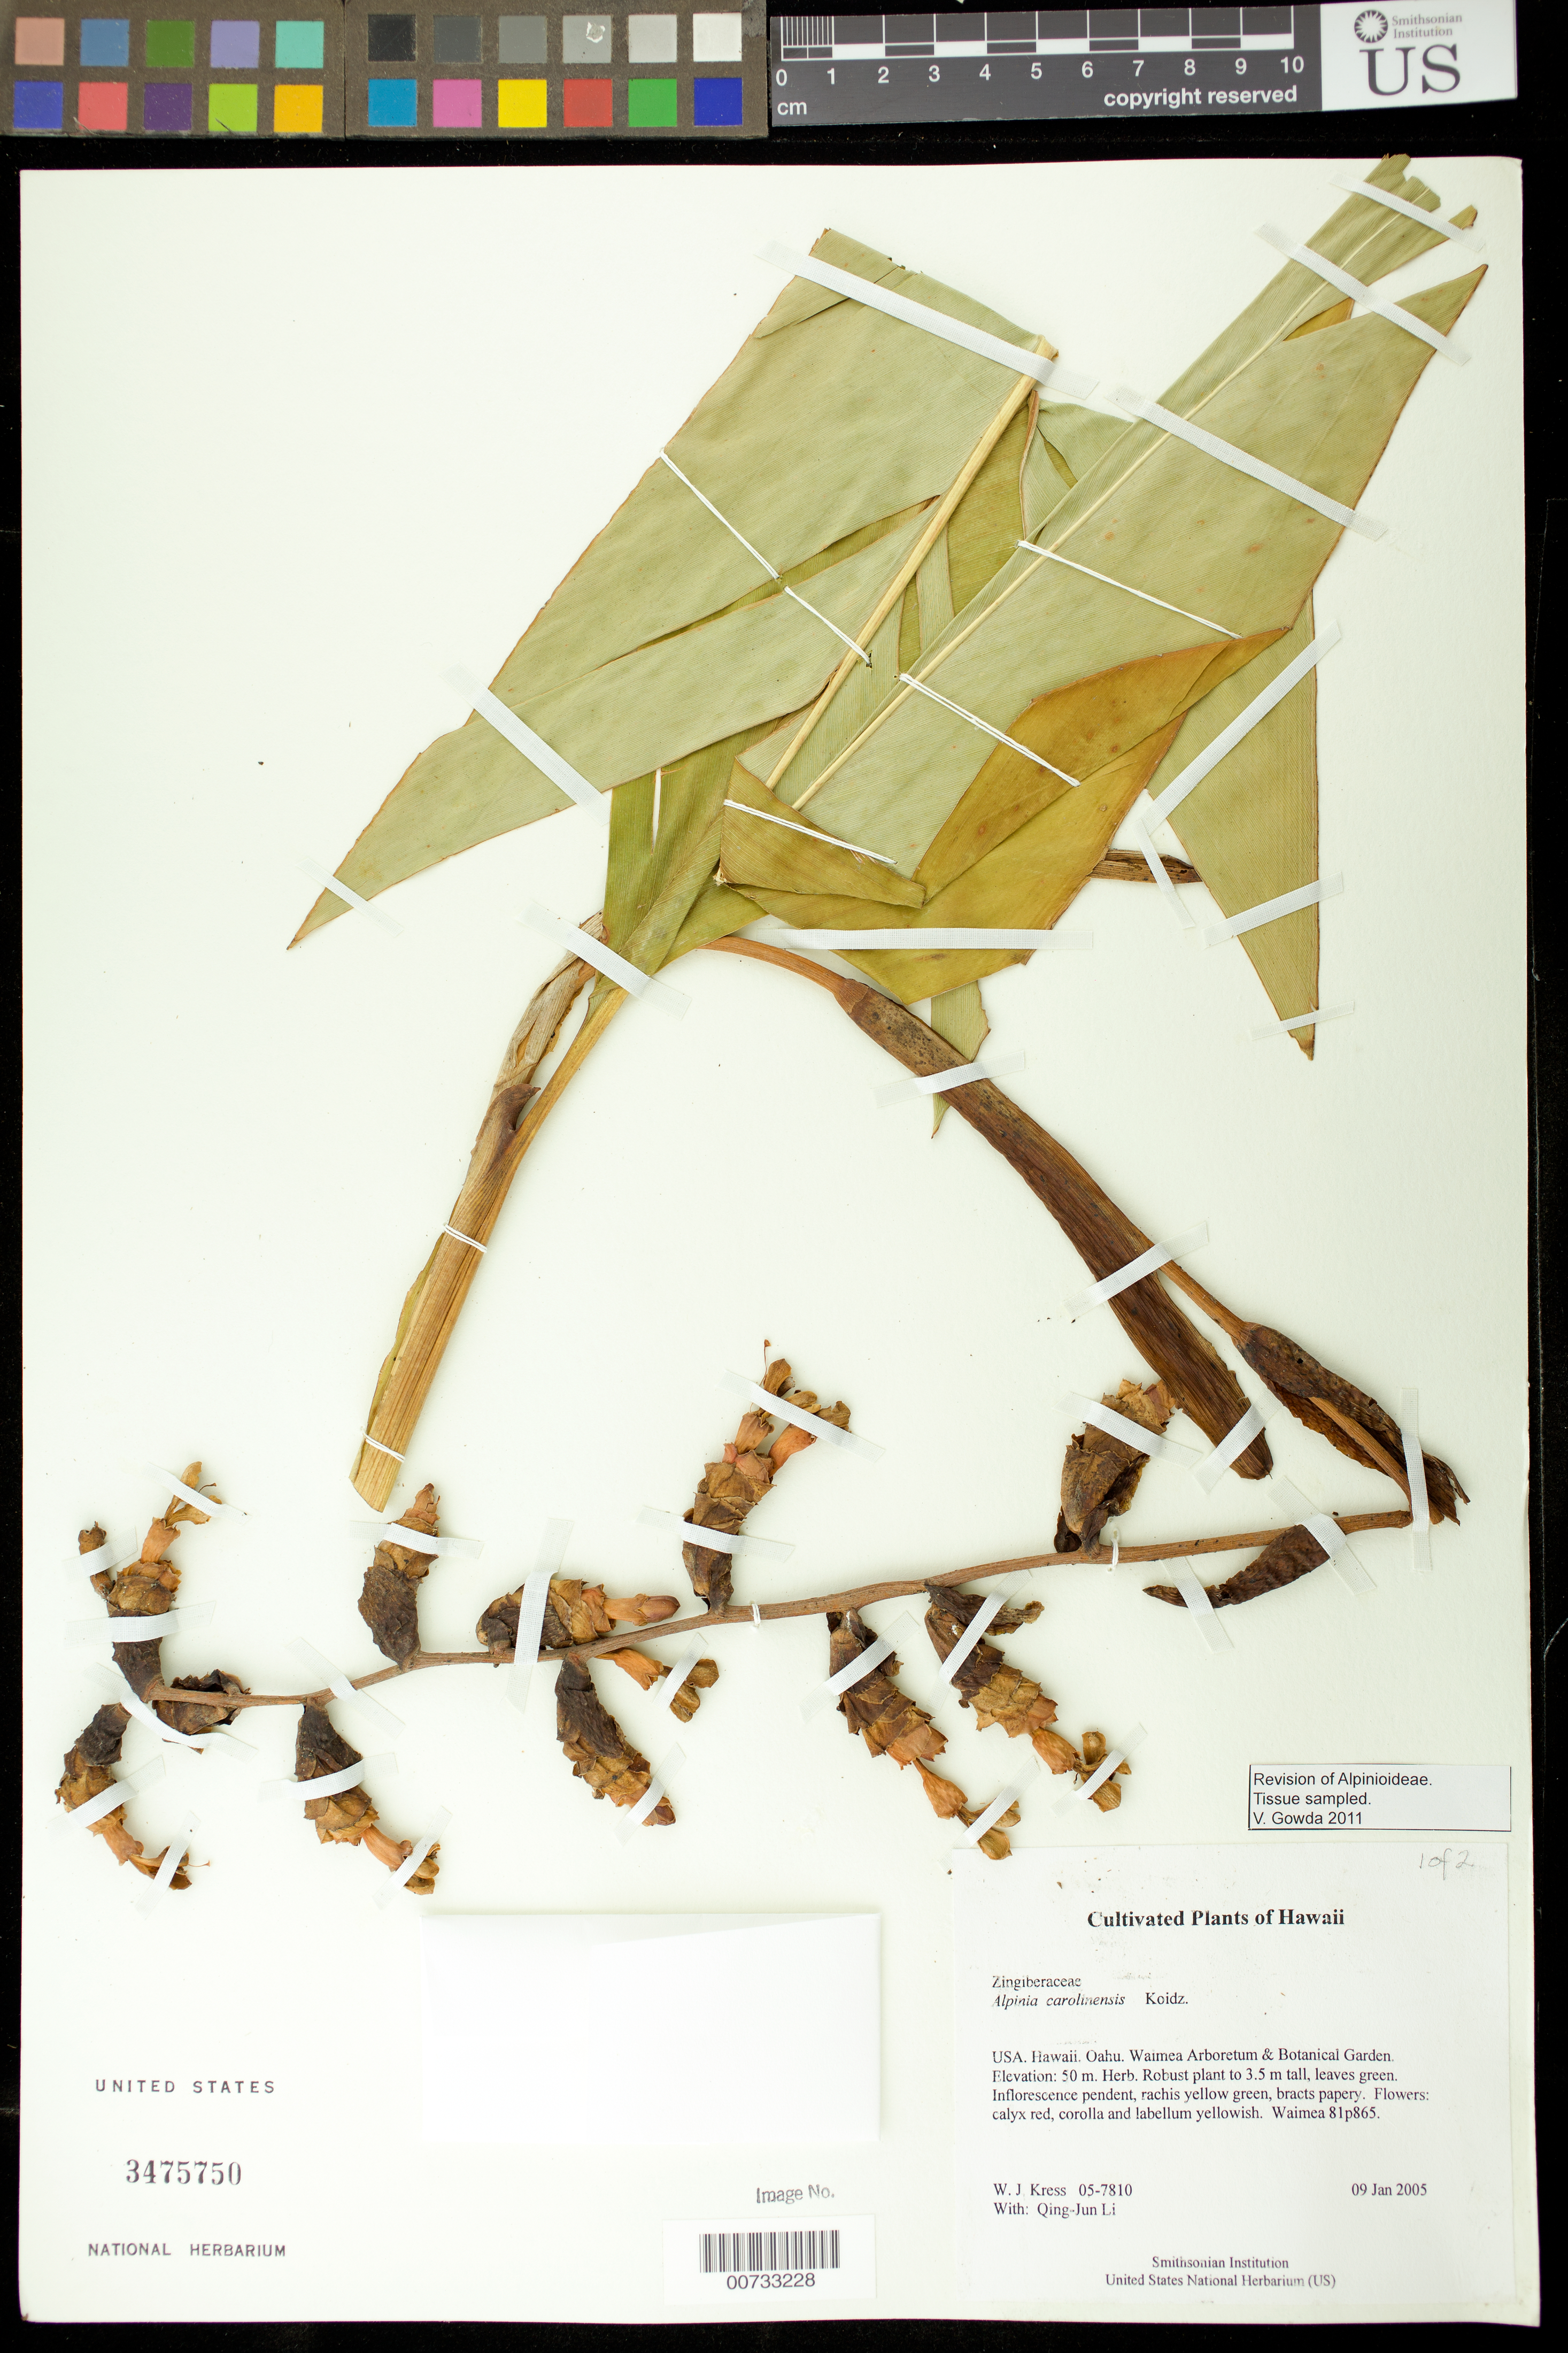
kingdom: Plantae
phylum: Tracheophyta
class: Liliopsida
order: Zingiberales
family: Zingiberaceae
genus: Alpinia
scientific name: Alpinia carolinensis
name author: Koidz.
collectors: W. J. Kress & Q. J. Li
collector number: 05-7810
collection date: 2005-01-09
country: United States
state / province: Hawaii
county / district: Kauai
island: Oahu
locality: Waimea Arboretum and Botanical Garden, Haleiwa.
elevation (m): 50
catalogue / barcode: US 3475750